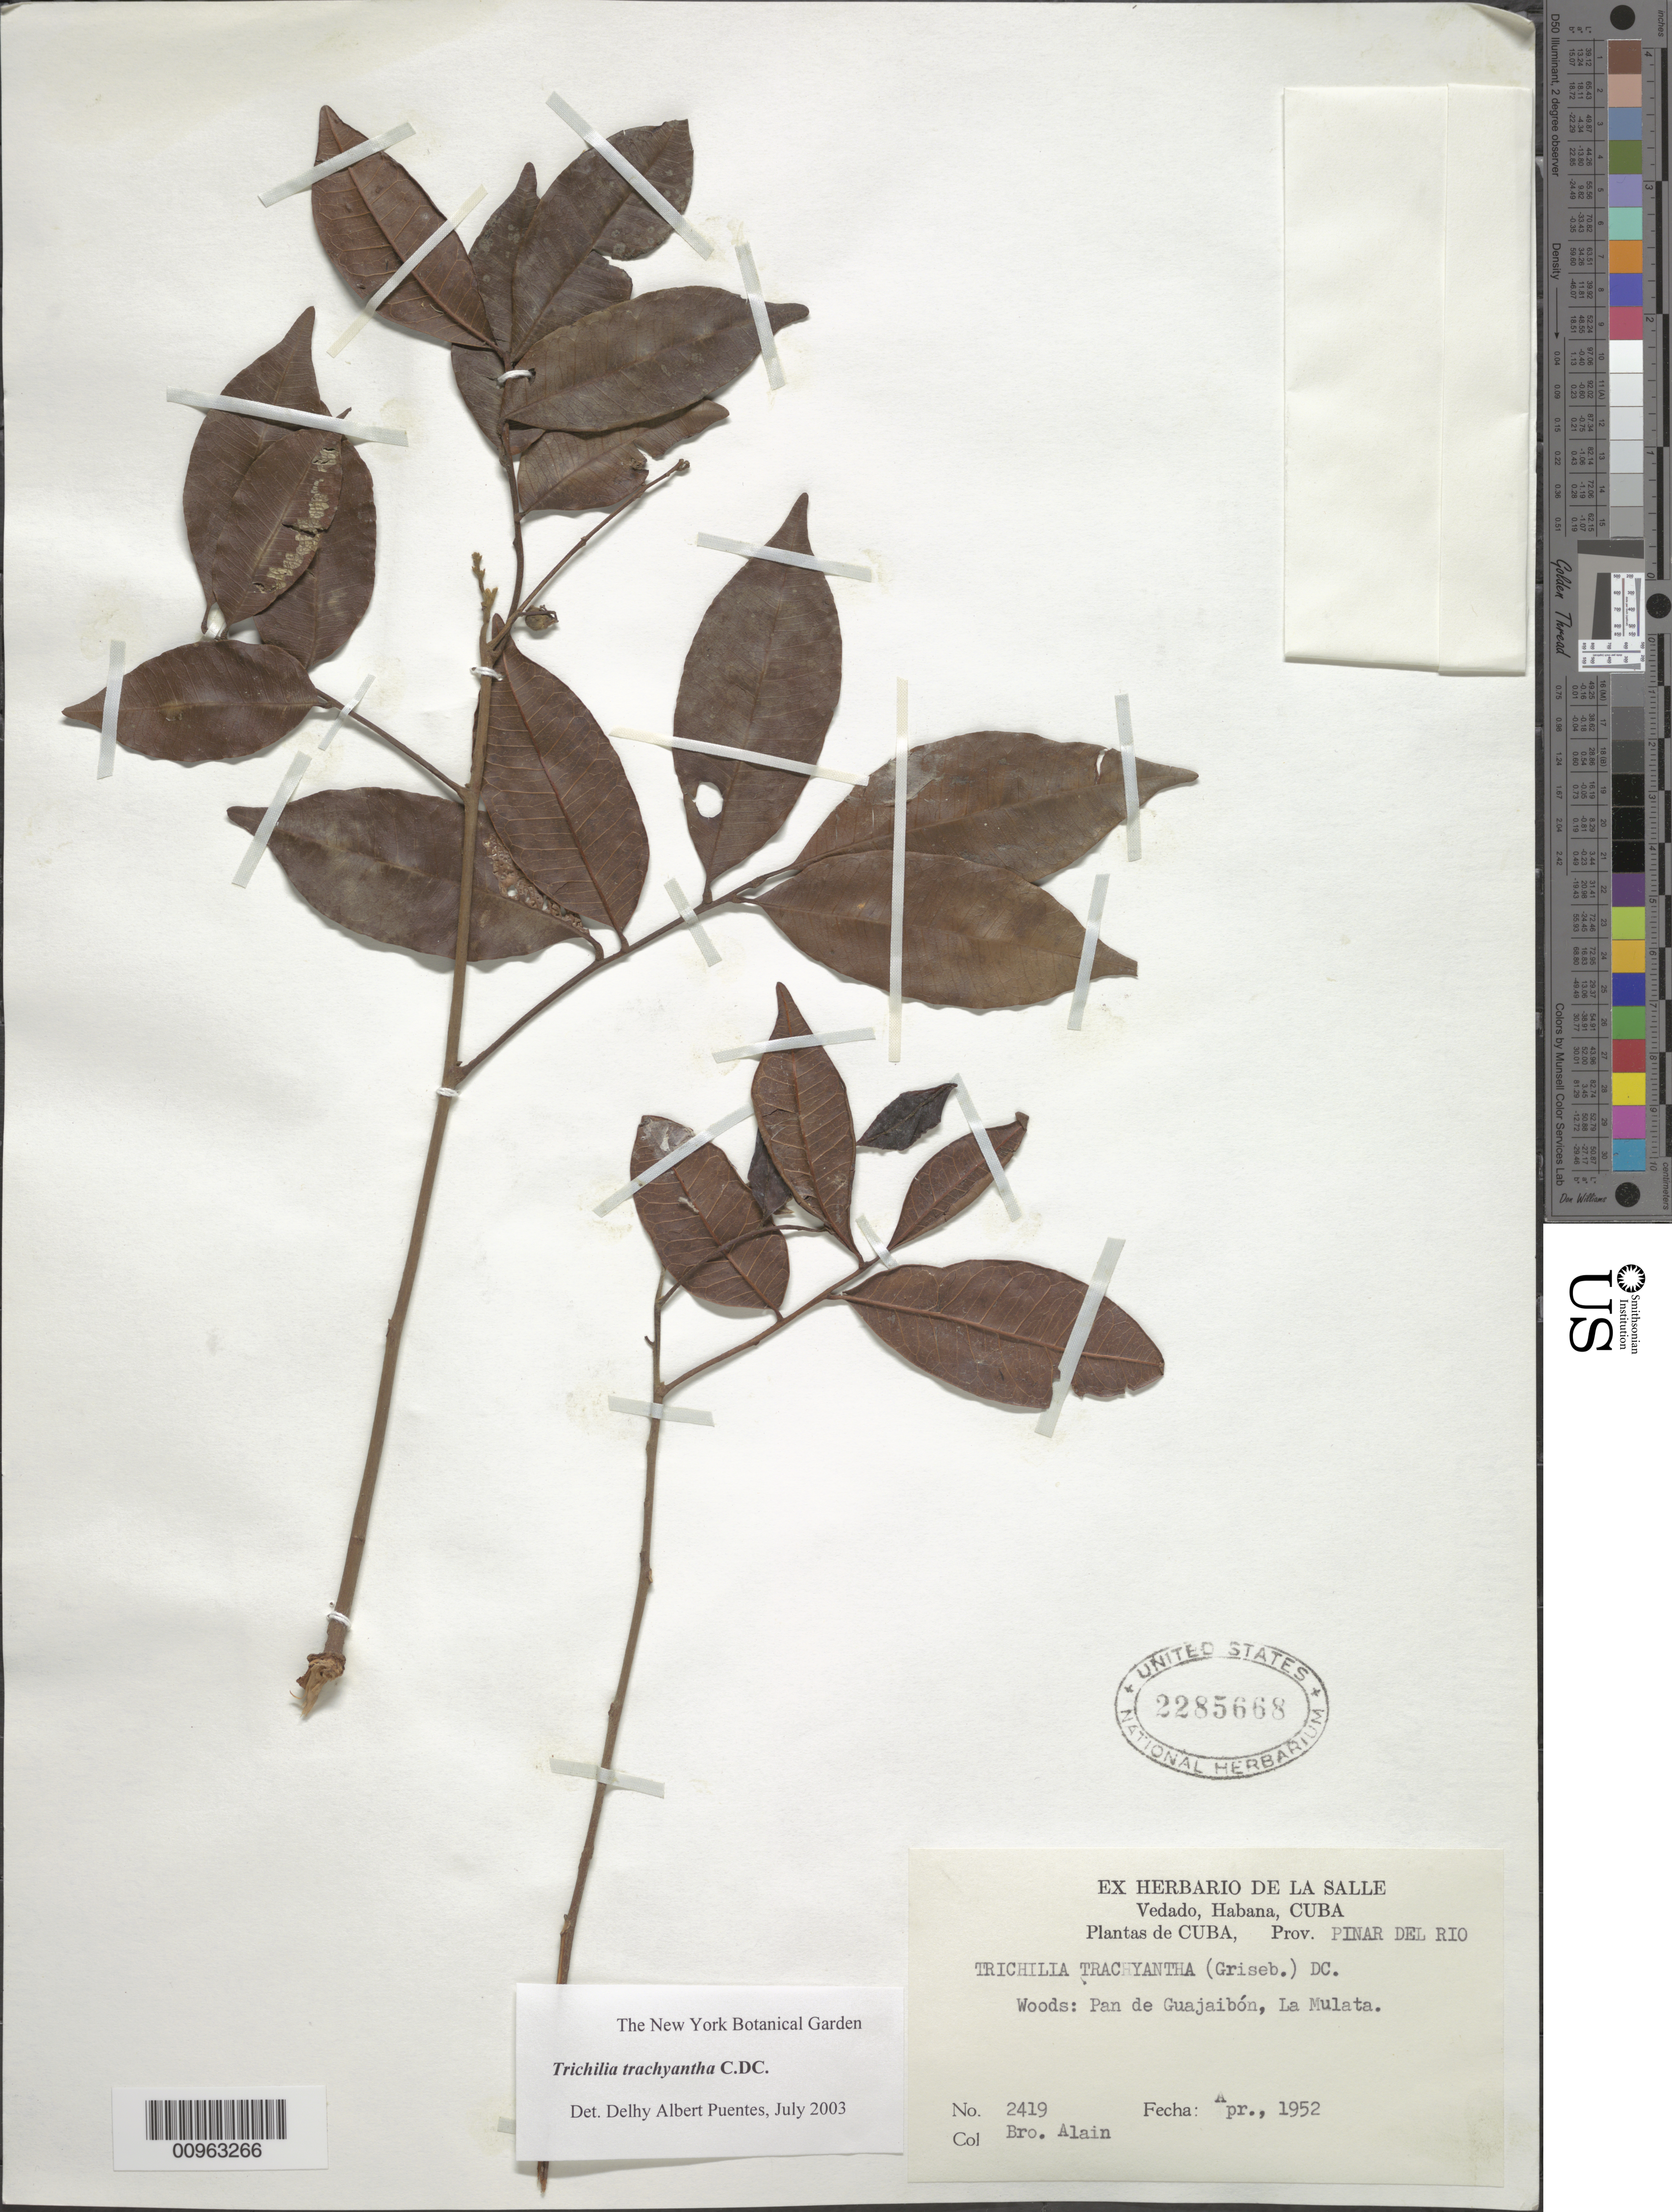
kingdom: Plantae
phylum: Tracheophyta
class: Magnoliopsida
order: Sapindales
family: Meliaceae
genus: Trichilia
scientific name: Trichilia trachyantha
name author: (Griseb.) C. DC.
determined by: Puentes, D. A.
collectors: A. H. Liogier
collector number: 2419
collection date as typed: Apr 1952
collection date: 1952-04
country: Cuba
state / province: Pinar del Rio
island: Cuba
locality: Pan de Guajaibón, La Mulata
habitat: Woods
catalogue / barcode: US 2285668